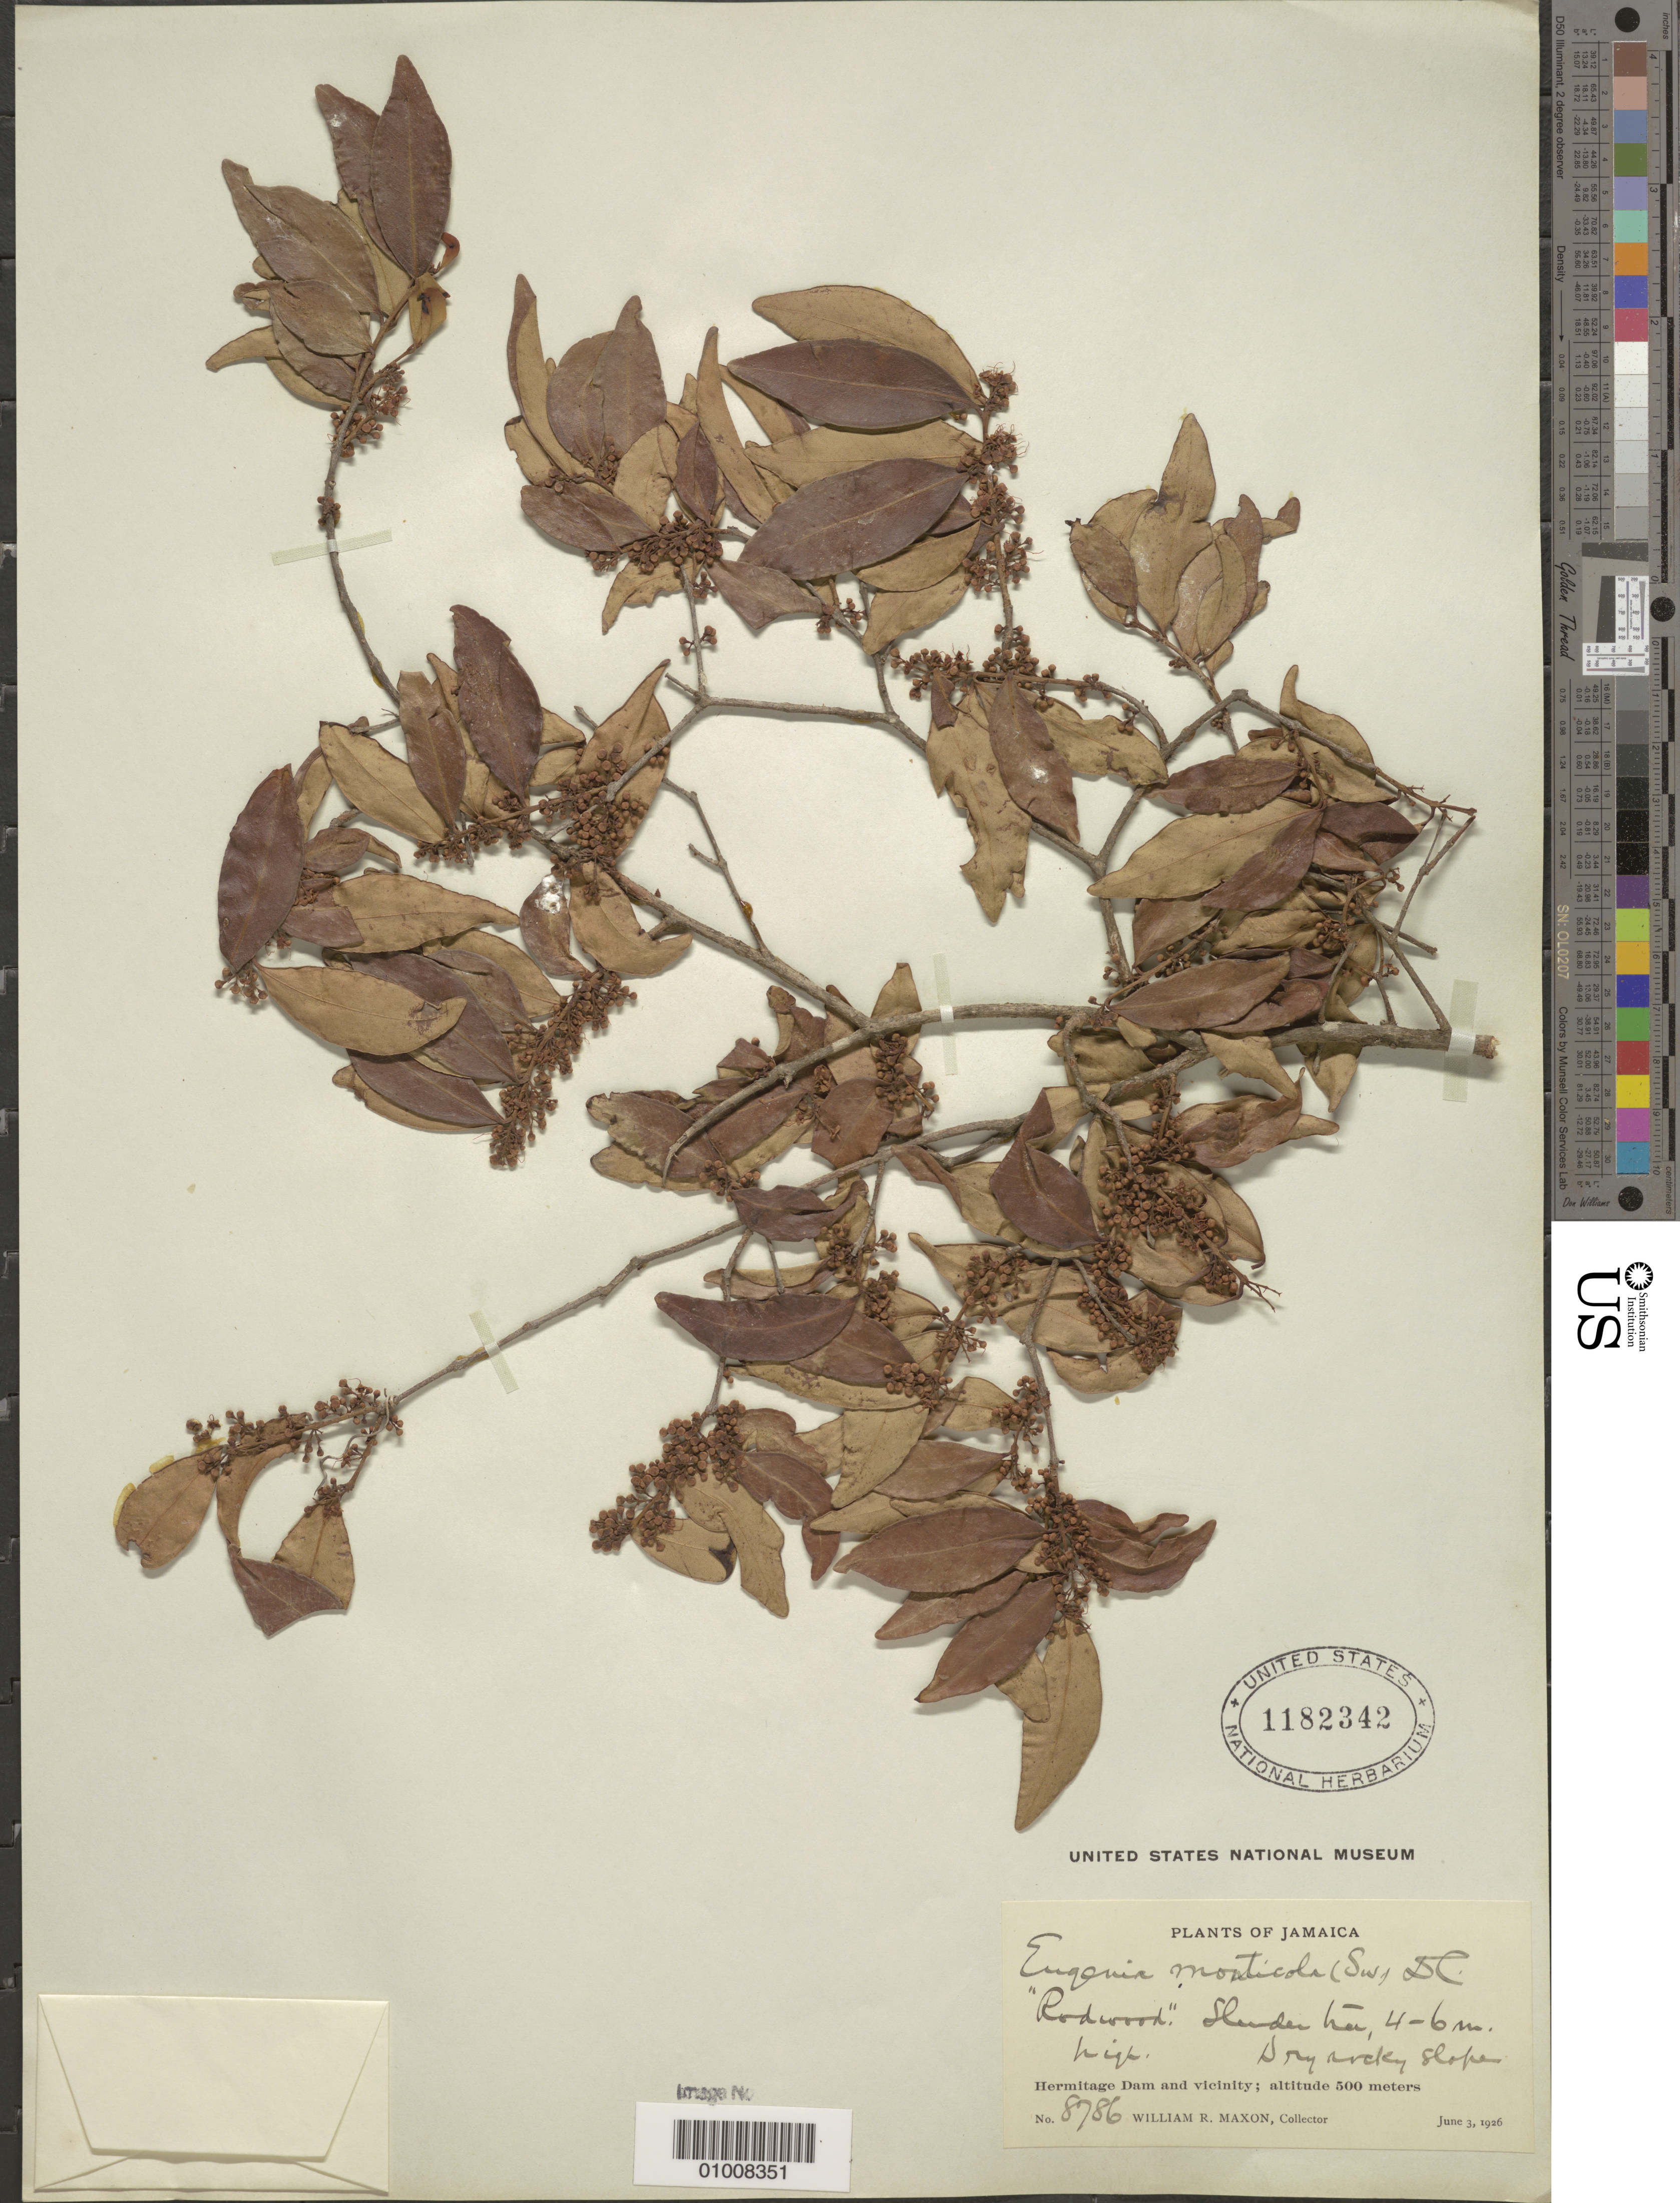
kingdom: Plantae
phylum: Tracheophyta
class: Magnoliopsida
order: Myrtales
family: Myrtaceae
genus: Eugenia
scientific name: Eugenia monticola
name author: (Sw.) DC.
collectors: W. R. Maxon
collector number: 8786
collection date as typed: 03 Jun 1926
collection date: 1926-06-03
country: Jamaica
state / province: Saint Andrew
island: Jamaica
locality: Hermitage Dam and vicinity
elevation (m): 500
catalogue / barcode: US 1182342